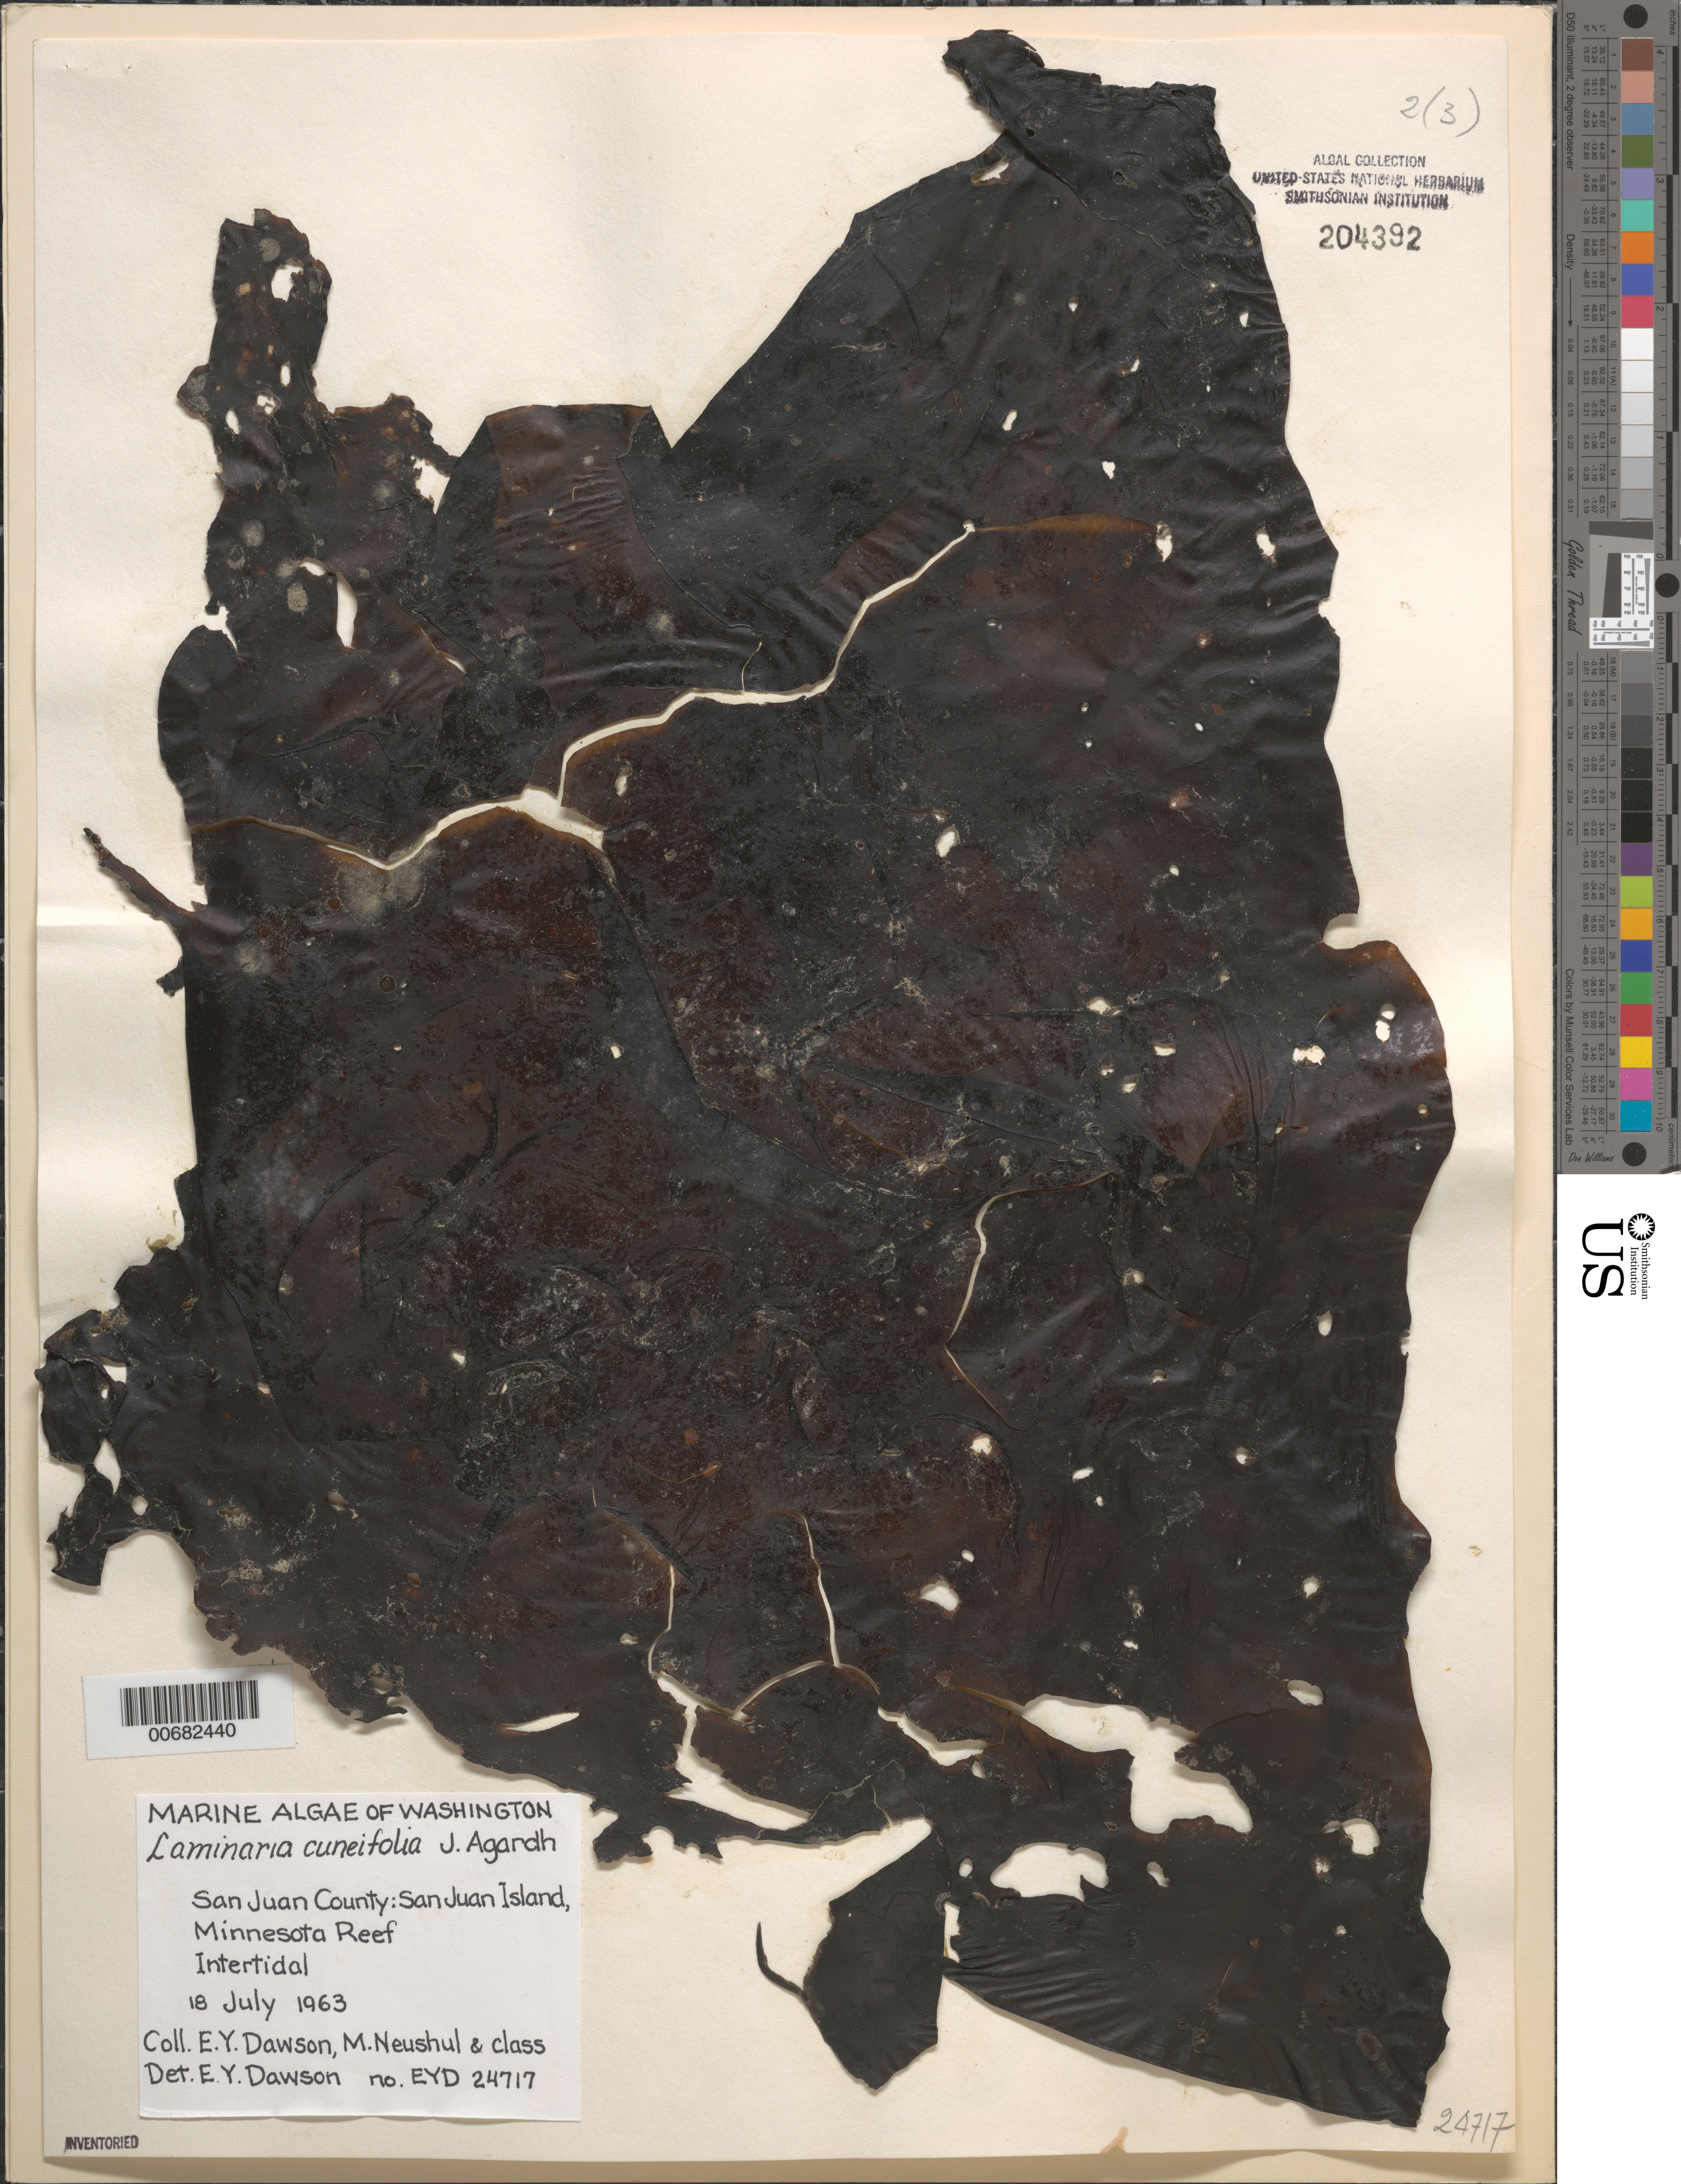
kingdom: Chromista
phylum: Ochrophyta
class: Phaeophyceae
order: Laminariales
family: Laminariaceae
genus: Saccharina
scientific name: Saccharina groenlandica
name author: (Rosenv.) C.E. Lane et al.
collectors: E. Y. Dawson, M. Neushul & Algae Class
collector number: EYD 24717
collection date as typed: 18 Jul 1963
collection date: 1963-07-18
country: United States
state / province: Washington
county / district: San Juan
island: San Juan Island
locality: Minnesota Reef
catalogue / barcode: US 204392